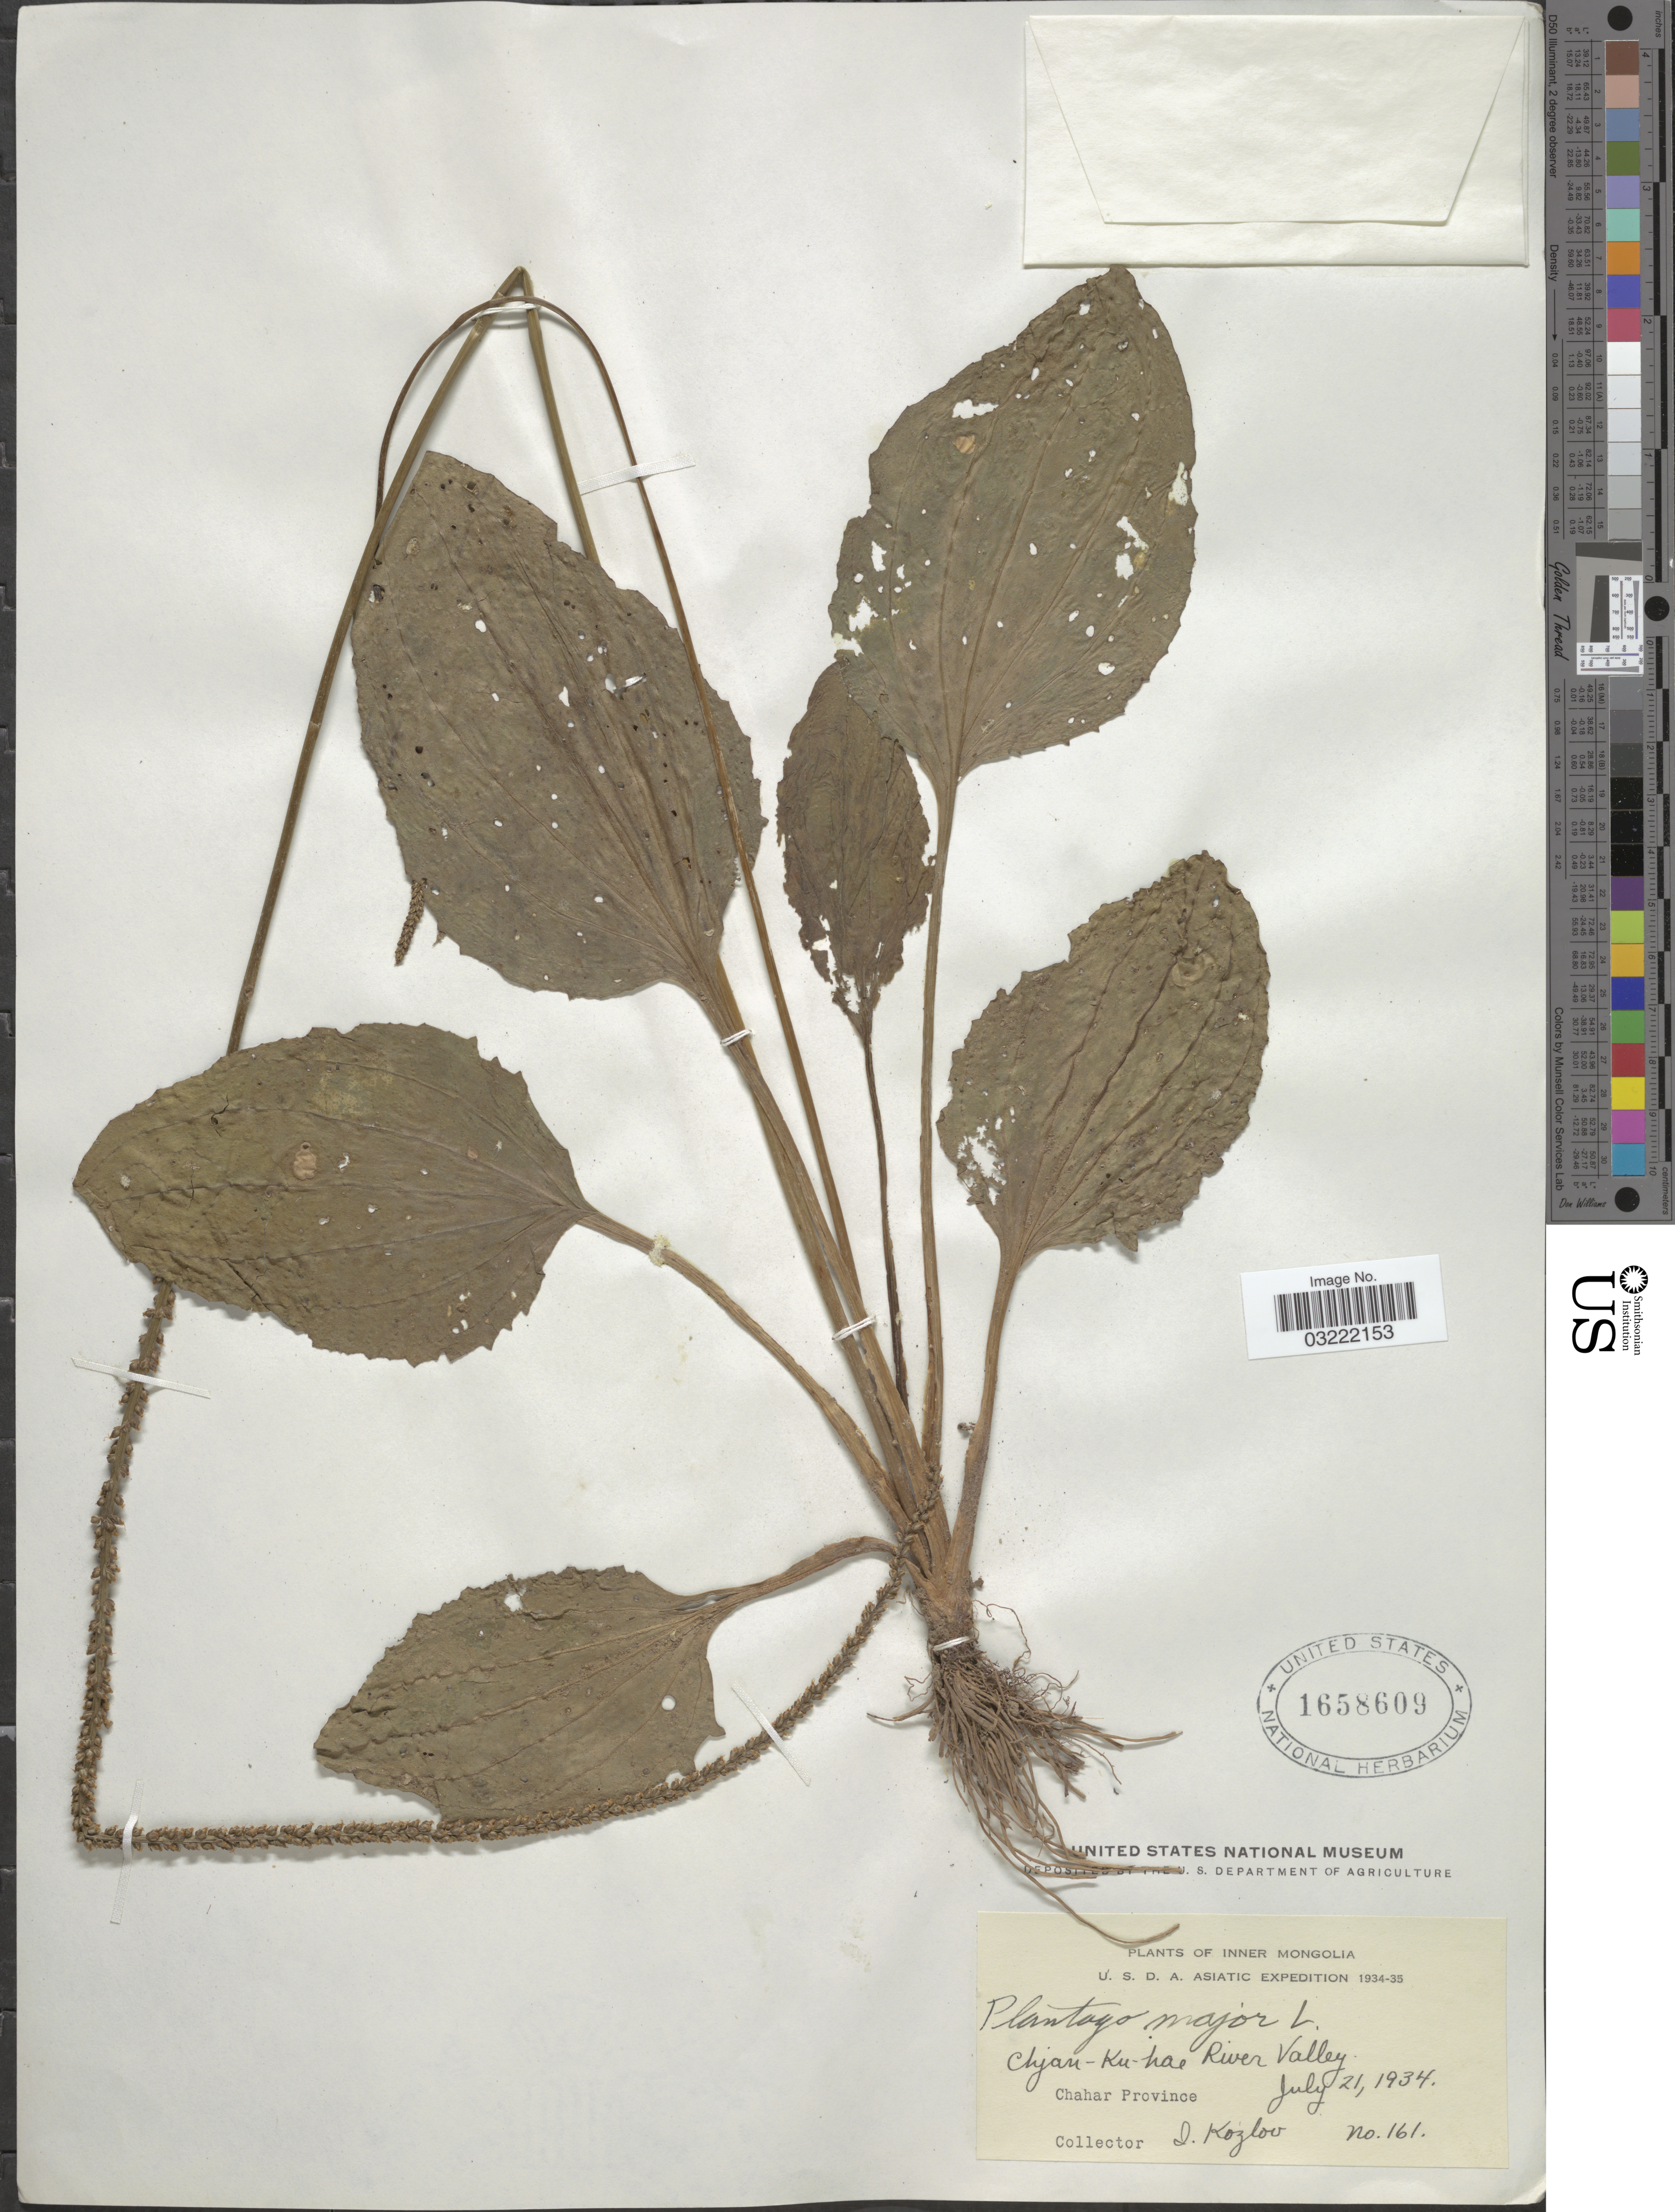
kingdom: Plantae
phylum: Tracheophyta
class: Magnoliopsida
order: Lamiales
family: Plantaginaceae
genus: Plantago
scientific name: Plantago major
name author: L.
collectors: I. Kozlov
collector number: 161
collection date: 1934-07-21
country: China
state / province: Nei Monggol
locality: Inner Mongolia. Chjan-Ku-hae River Valley. Chahar Province.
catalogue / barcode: US 1658609